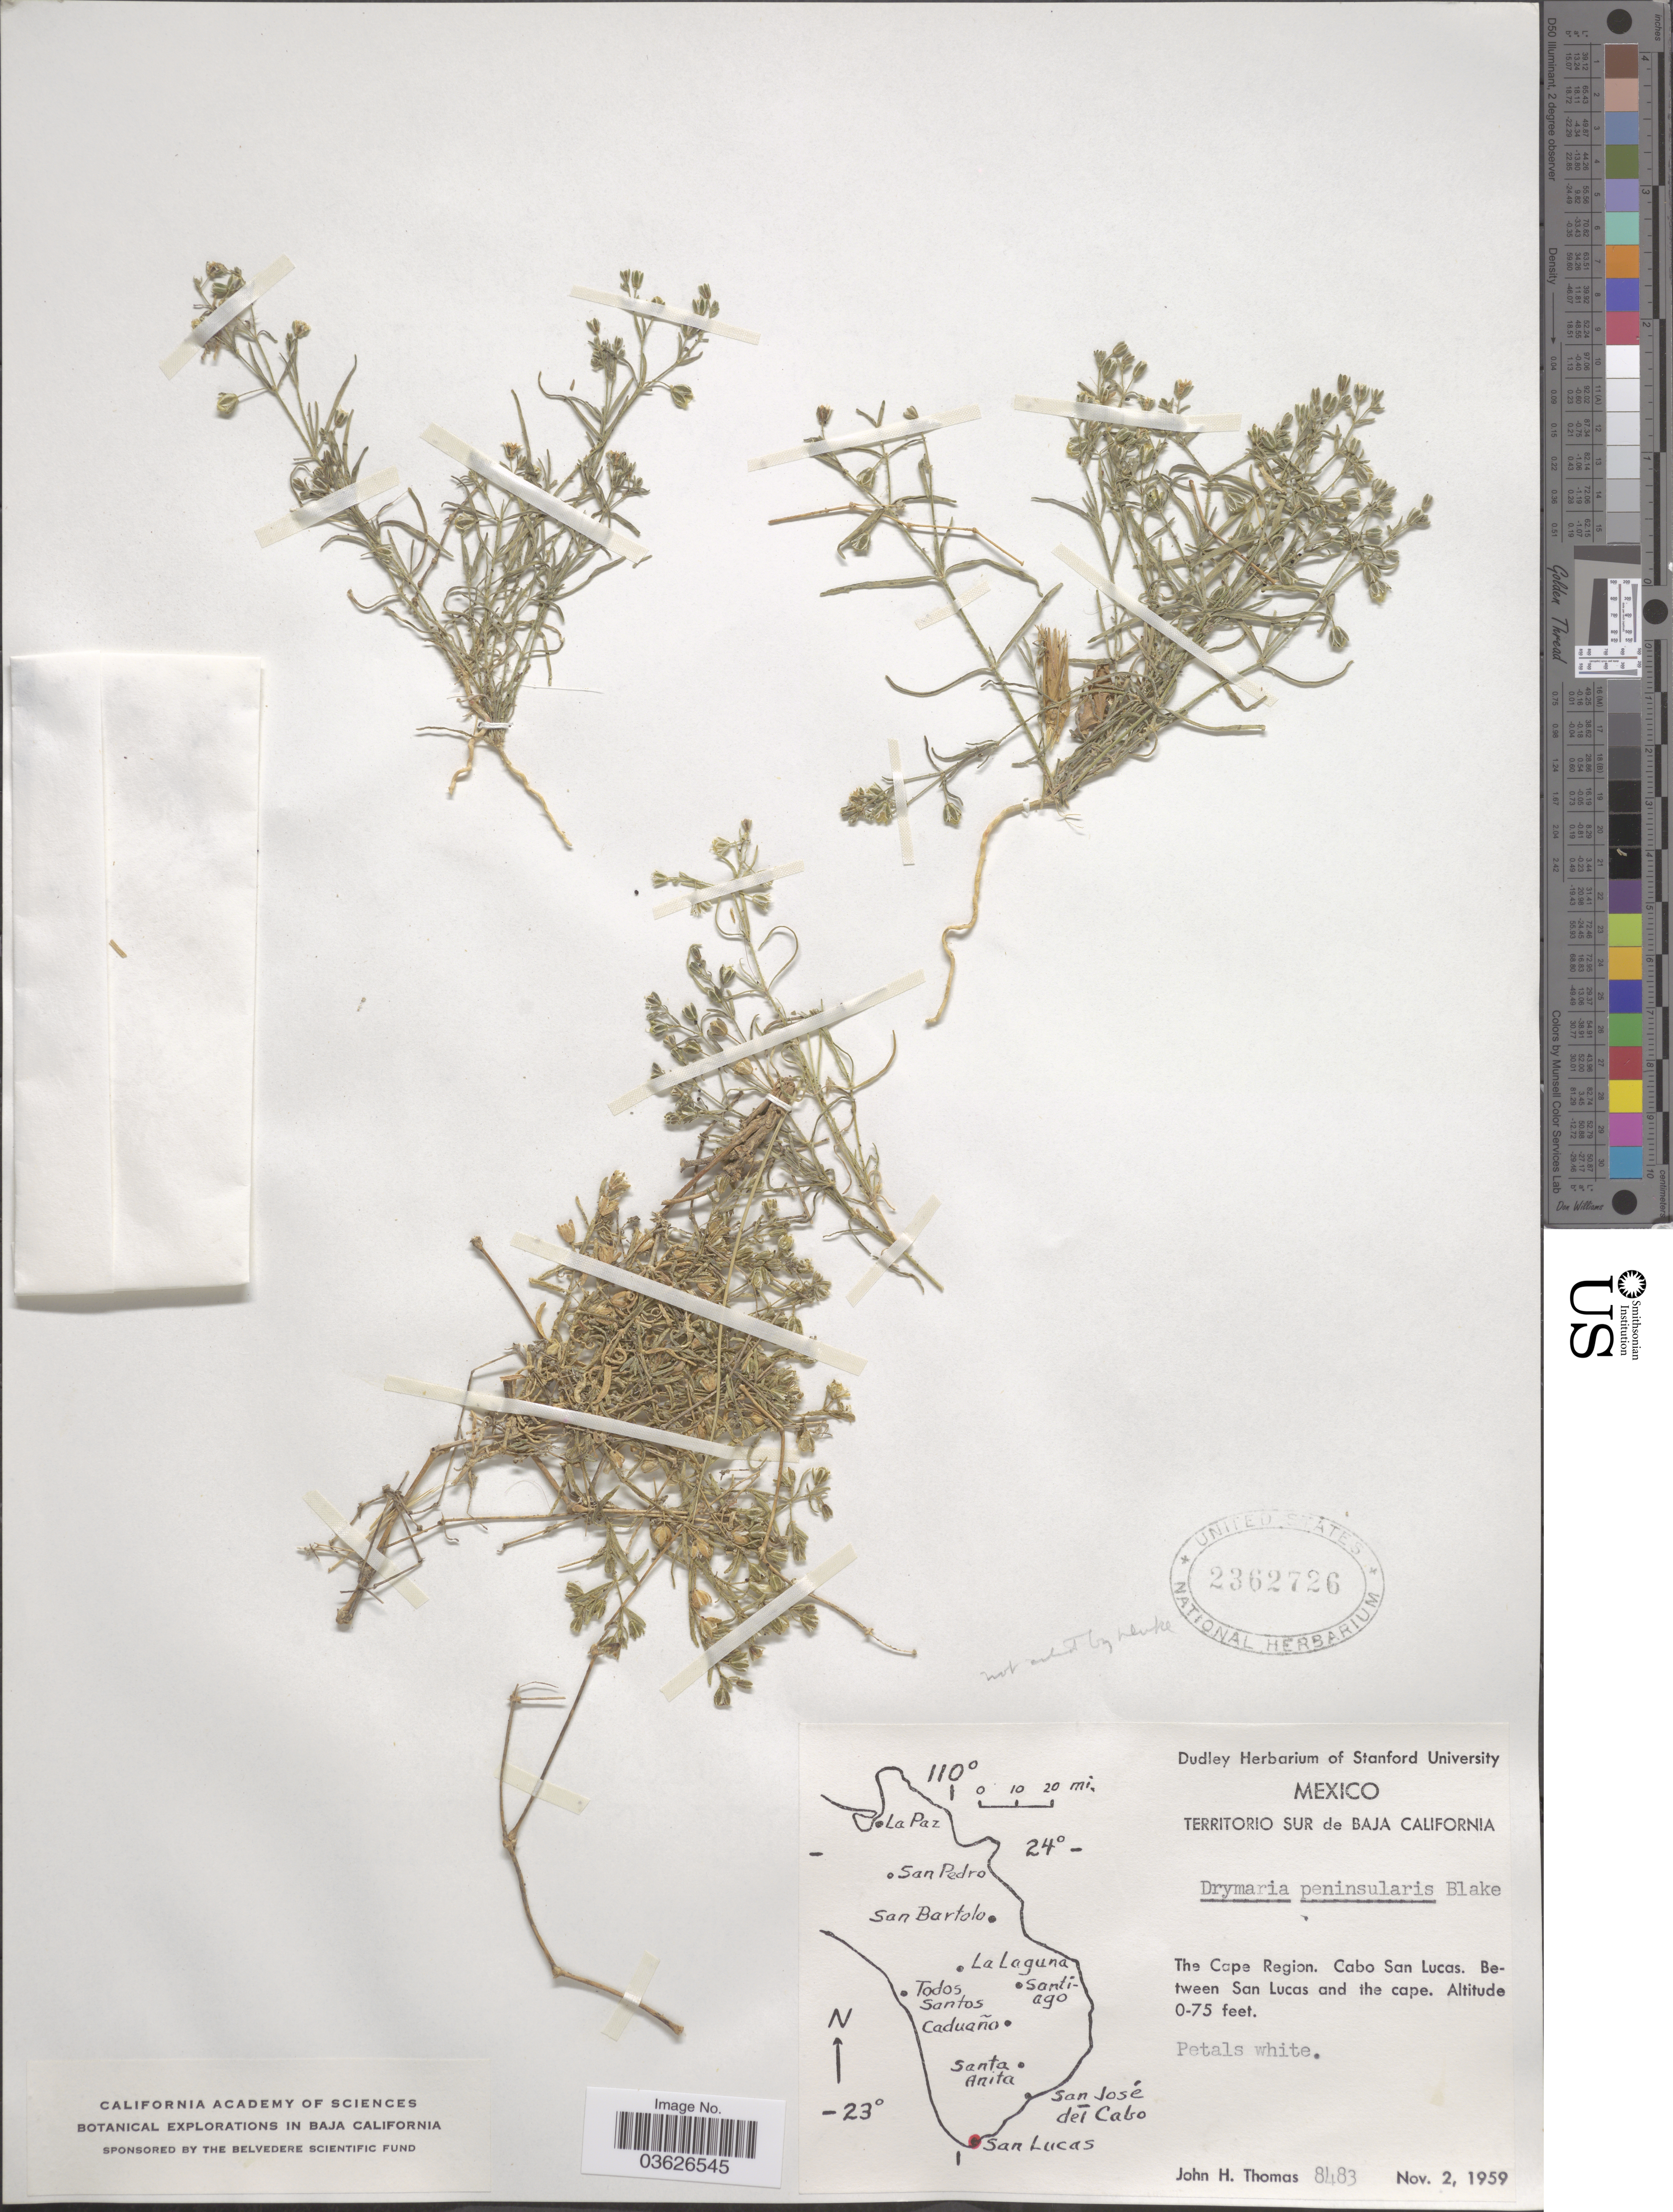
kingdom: Plantae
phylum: Tracheophyta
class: Magnoliopsida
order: Caryophyllales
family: Caryophyllaceae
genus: Drymaria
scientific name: Drymaria arenarioides subsp. peninsularis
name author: (S.F. Blake) J.A. Duke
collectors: J. H. Thomas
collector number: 8483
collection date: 1959-11-02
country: Mexico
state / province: Baja California Sur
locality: The Cape Region. Cabo San Lucas. Between San Lucas and the cape.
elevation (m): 0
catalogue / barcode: US 2362726